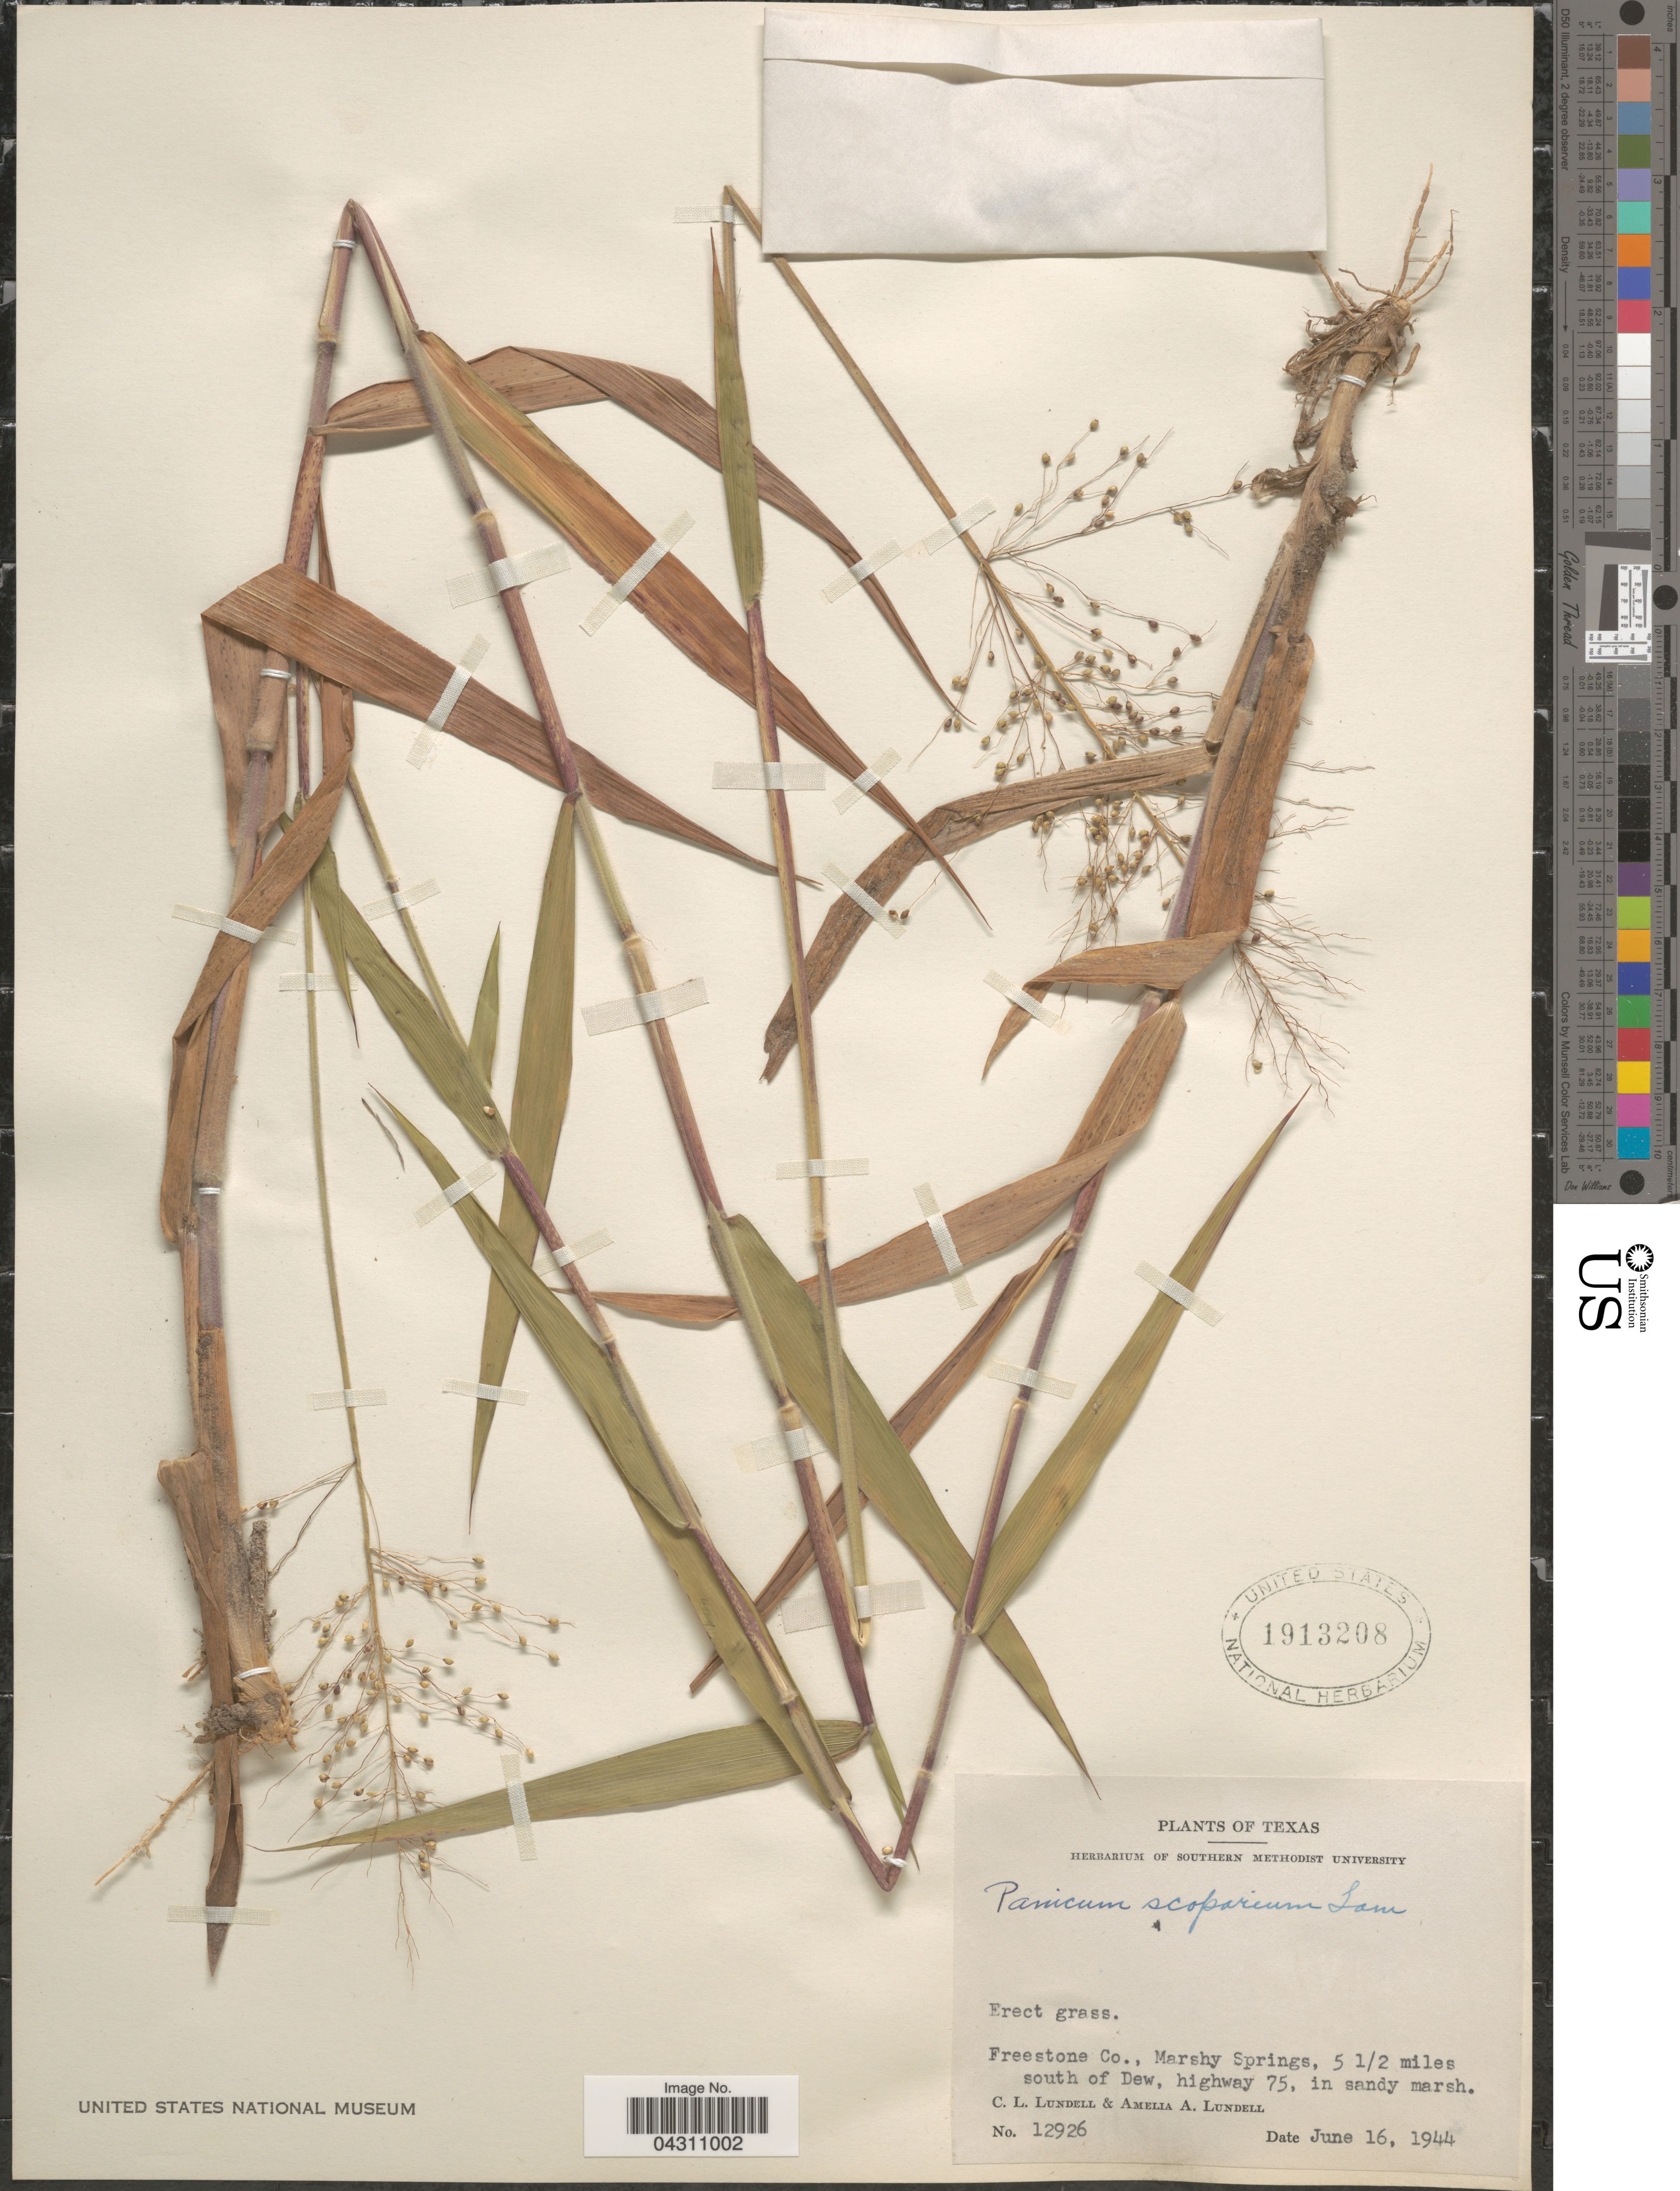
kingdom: Plantae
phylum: Tracheophyta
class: Liliopsida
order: Poales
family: Poaceae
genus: Dichanthelium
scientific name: Dichanthelium scoparium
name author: (Lam.) Gould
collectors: C. L. Lundell & A. A. Lundell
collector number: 12926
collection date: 1944-06-16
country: United States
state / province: Texas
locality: Freestone Co., Marshy Springs, 5 1/2 miles south of Dew, highway 75, in sandy marsh.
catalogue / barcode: US 1913208